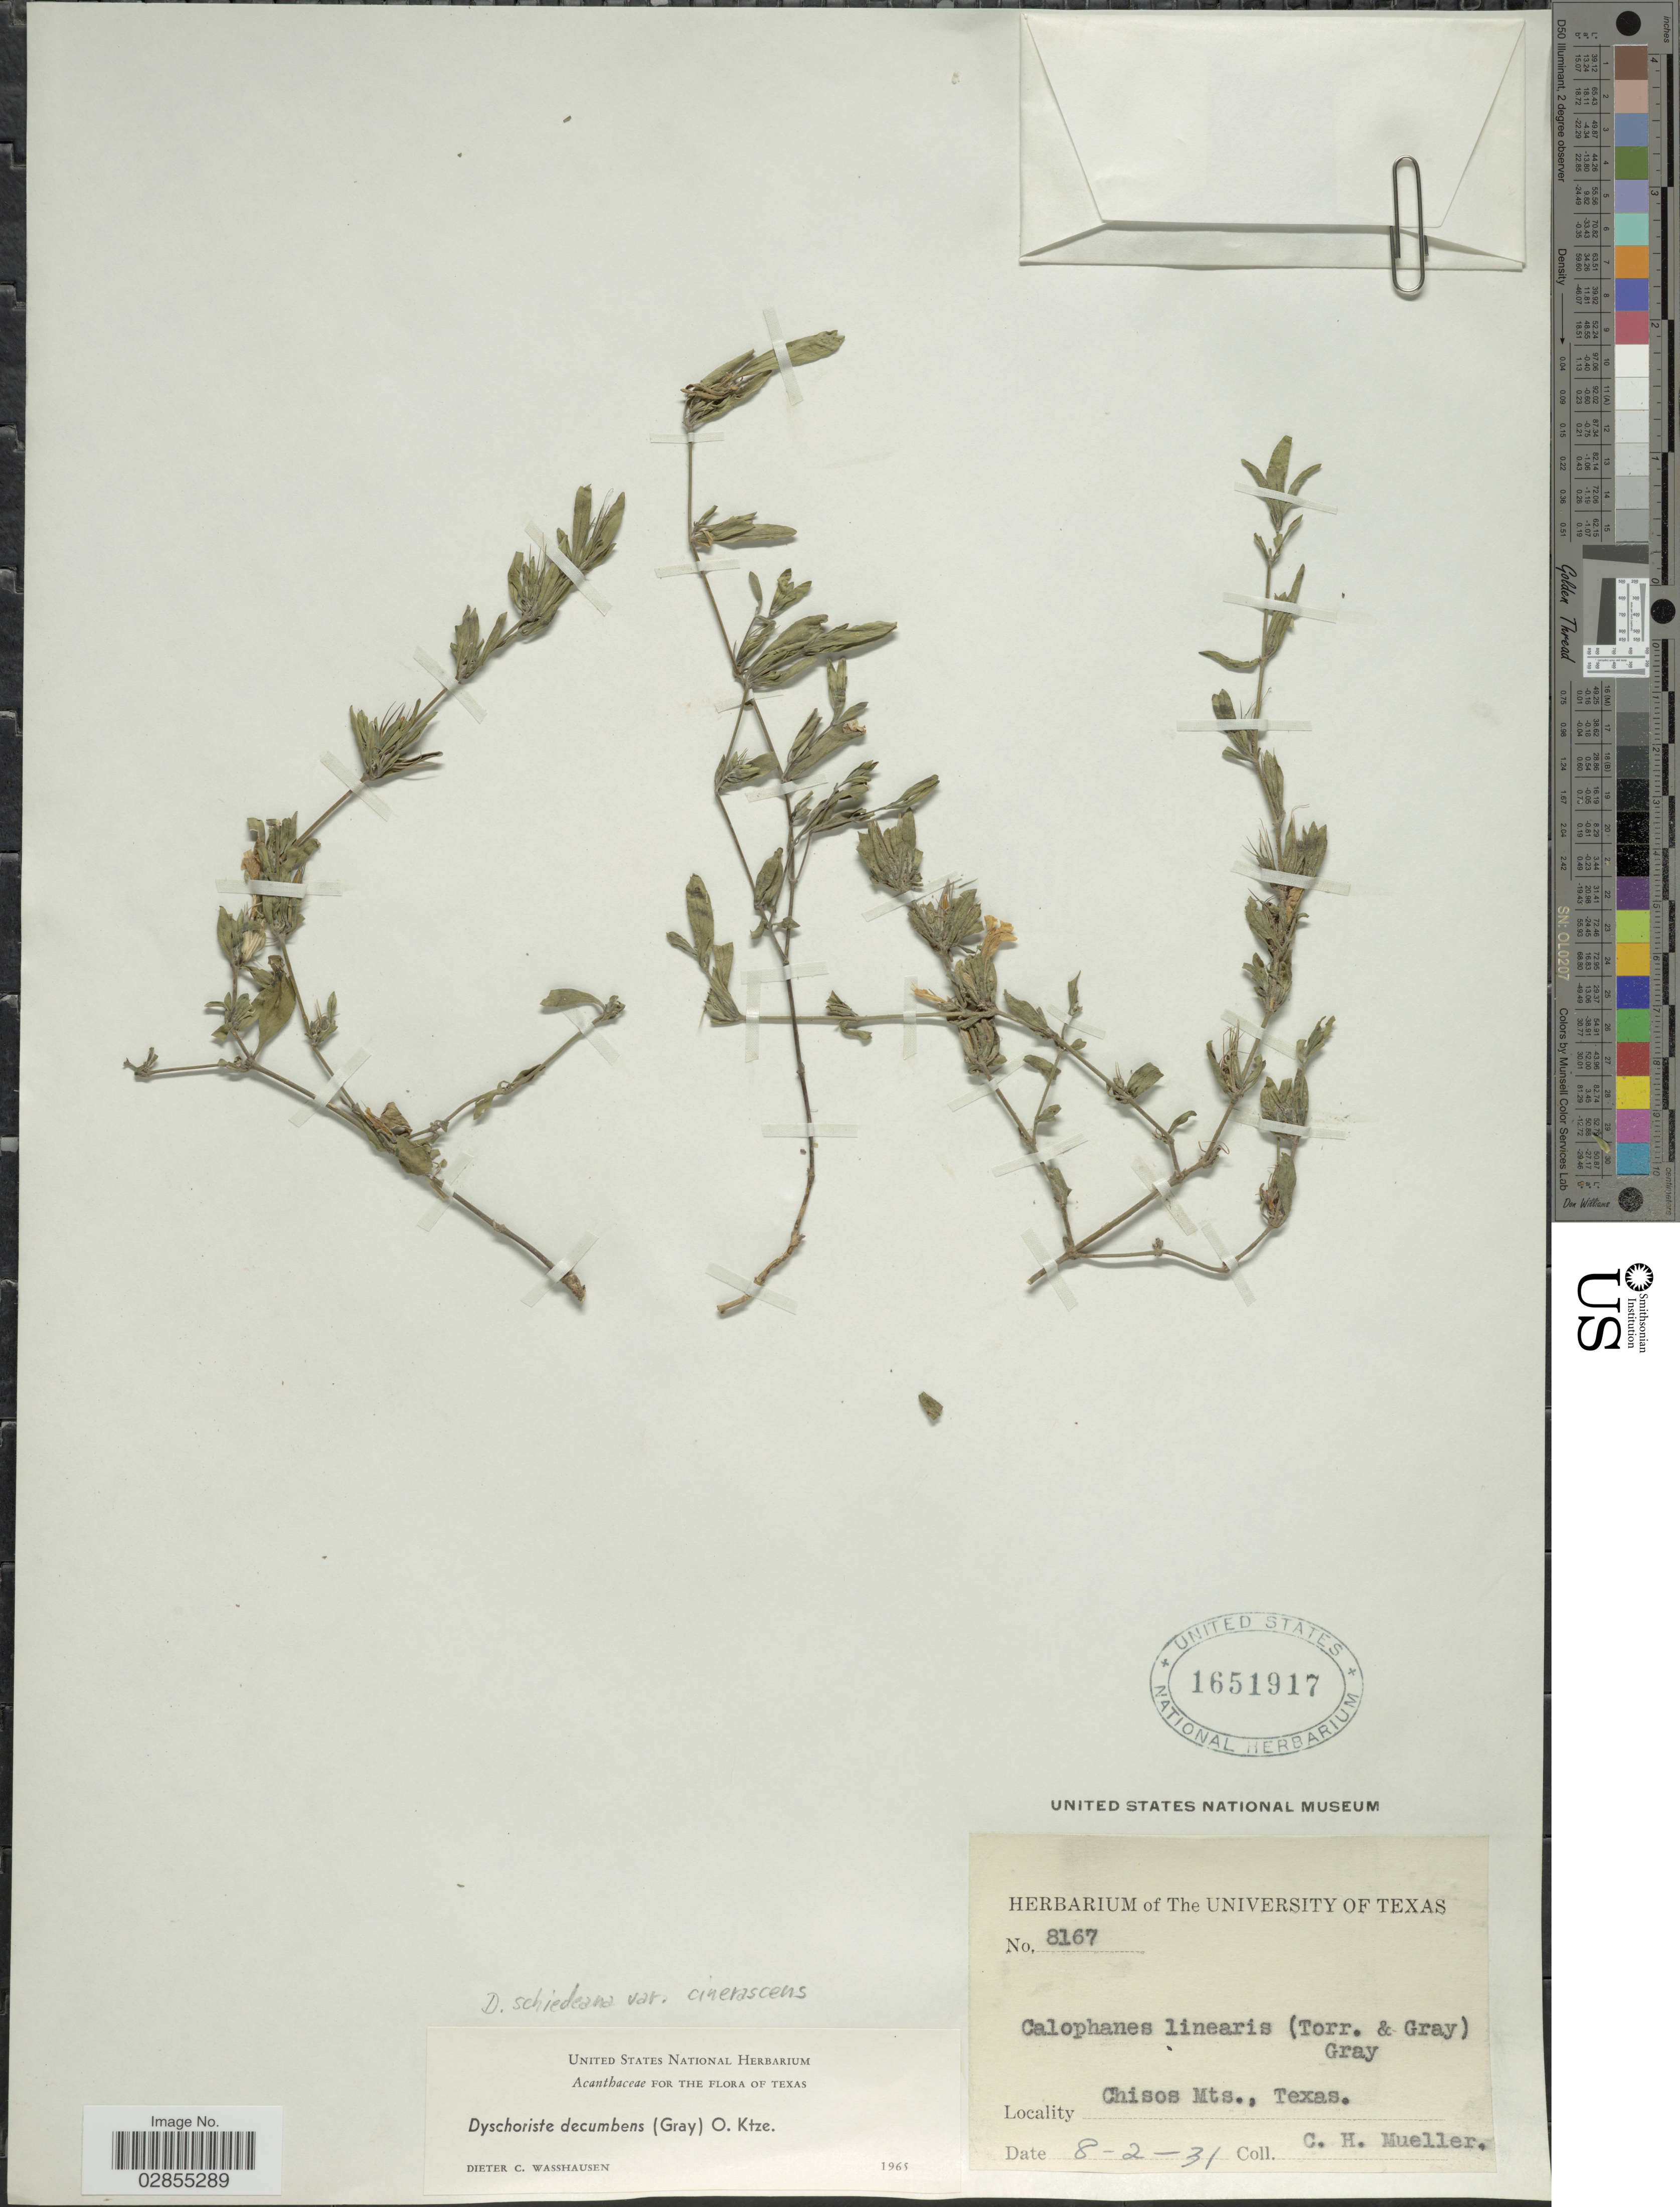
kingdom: Plantae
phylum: Tracheophyta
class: Magnoliopsida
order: Lamiales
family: Acanthaceae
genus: Dyschoriste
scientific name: Dyschoriste schiedeana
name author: (Nees) Kuntze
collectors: C. H. Mueller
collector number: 8167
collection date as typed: Transcribed d/m/y: 2/8/31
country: United States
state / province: Texas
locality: Chisos Mts.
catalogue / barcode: US 1651917